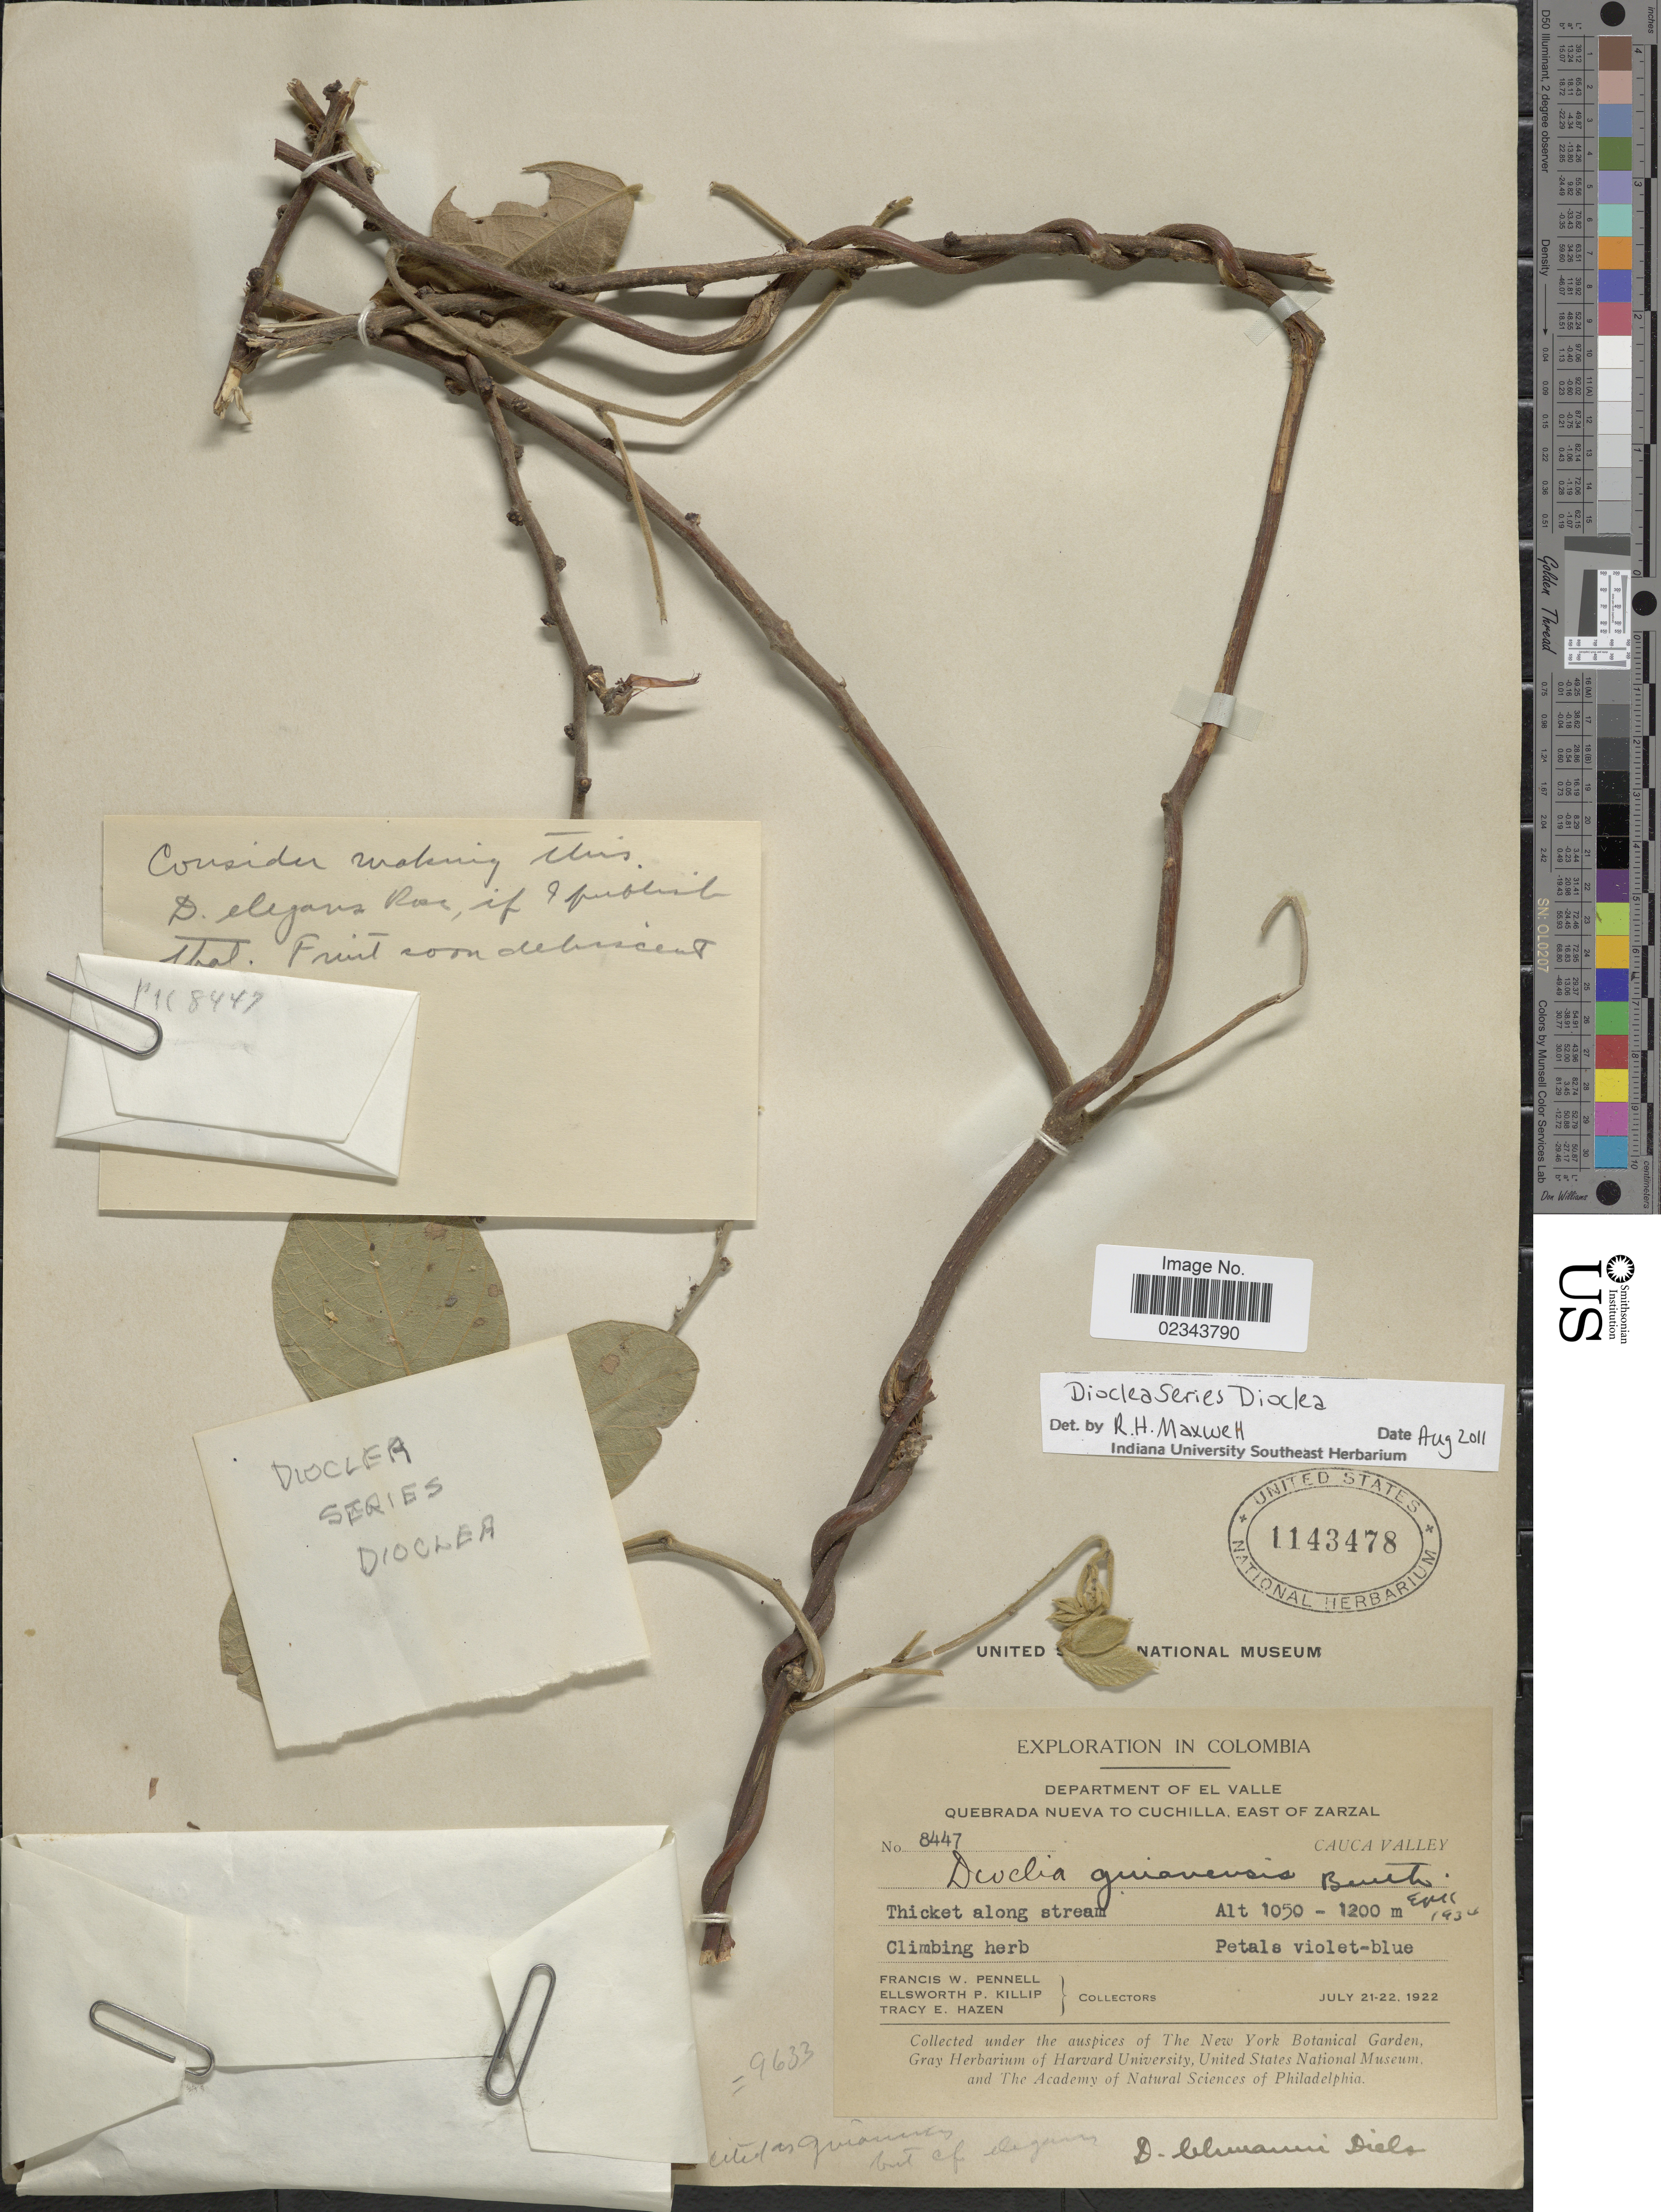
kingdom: Plantae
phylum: Tracheophyta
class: Magnoliopsida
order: Fabales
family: Fabaceae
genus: Dioclea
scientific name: Dioclea sp.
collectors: F. W. Pennell, E. P. Killip & T. E. Hazen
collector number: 8447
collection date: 1922-07-21/1922-07-22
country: Colombia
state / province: Valle del Cauca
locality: Department of El Valle. Quebrada Nueva to Cuchilla, East of Zarzal. Cauca Valley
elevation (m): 1050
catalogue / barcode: US 1143478